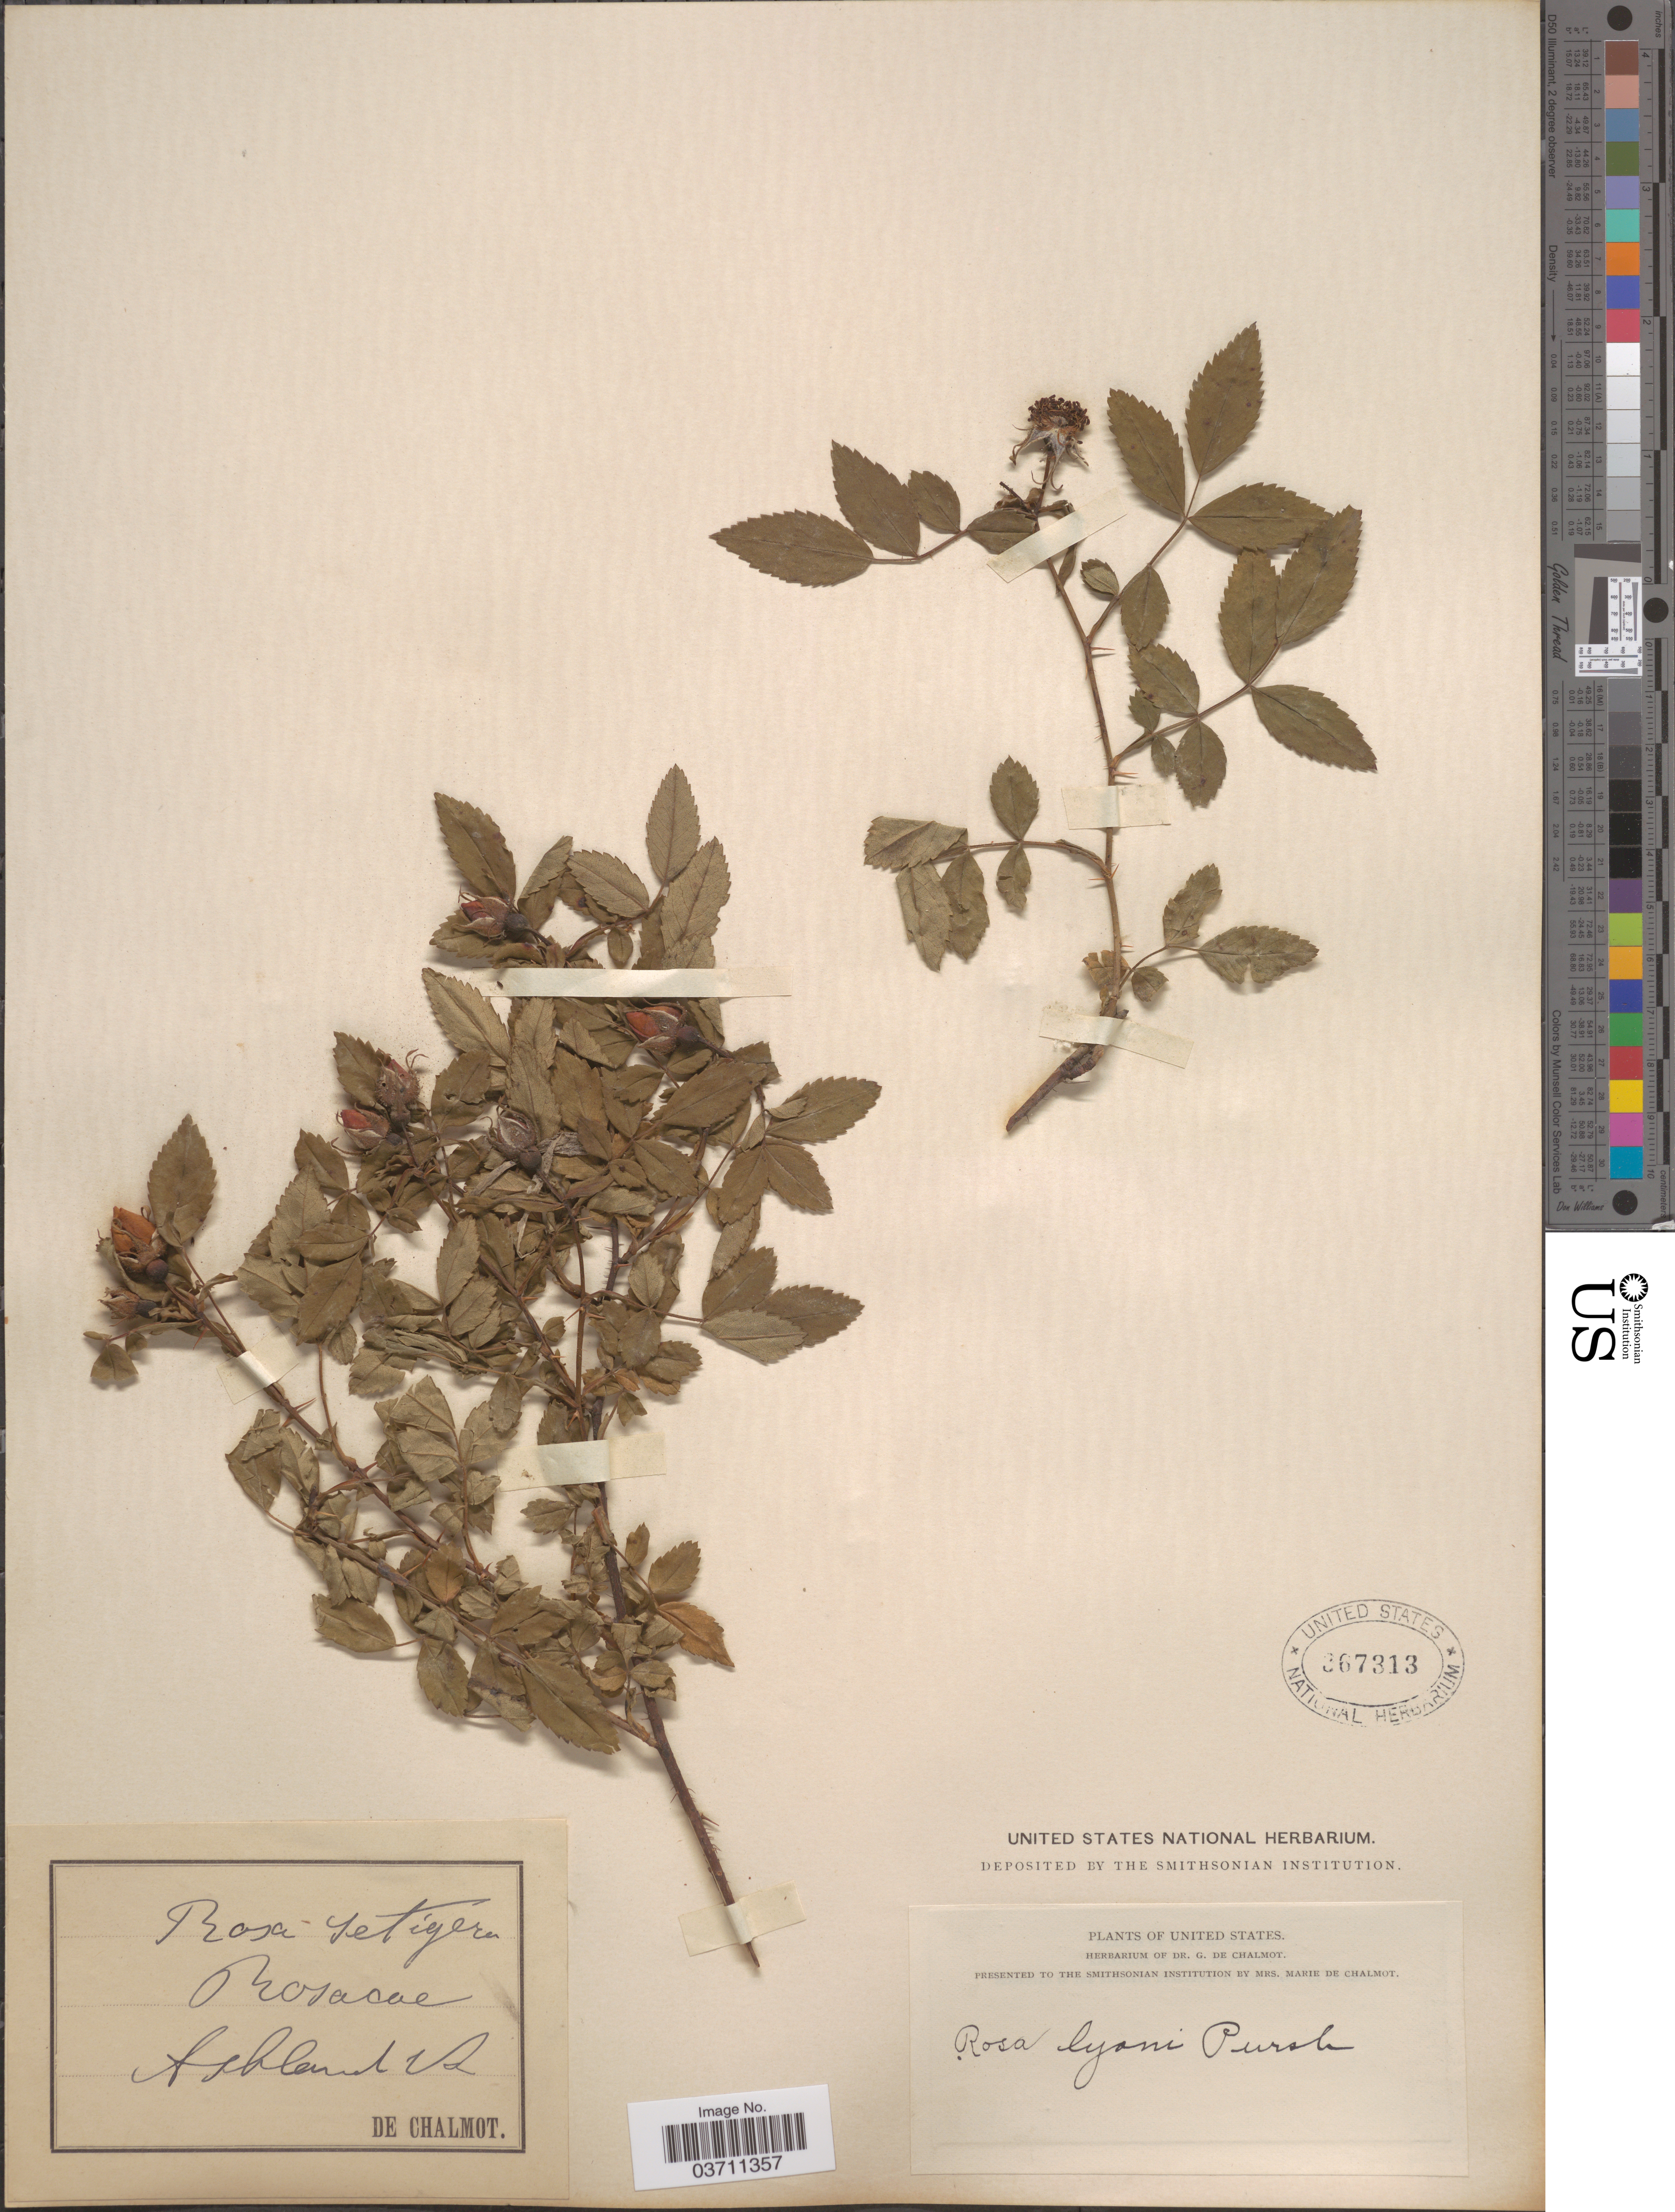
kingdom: Plantae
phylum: Tracheophyta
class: Magnoliopsida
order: Rosales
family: Rosaceae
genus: Rosa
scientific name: Rosa lyoni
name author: Pursh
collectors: G. de Chalmot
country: United States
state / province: Virginia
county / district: Hanover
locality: Ashland.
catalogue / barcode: US 367313